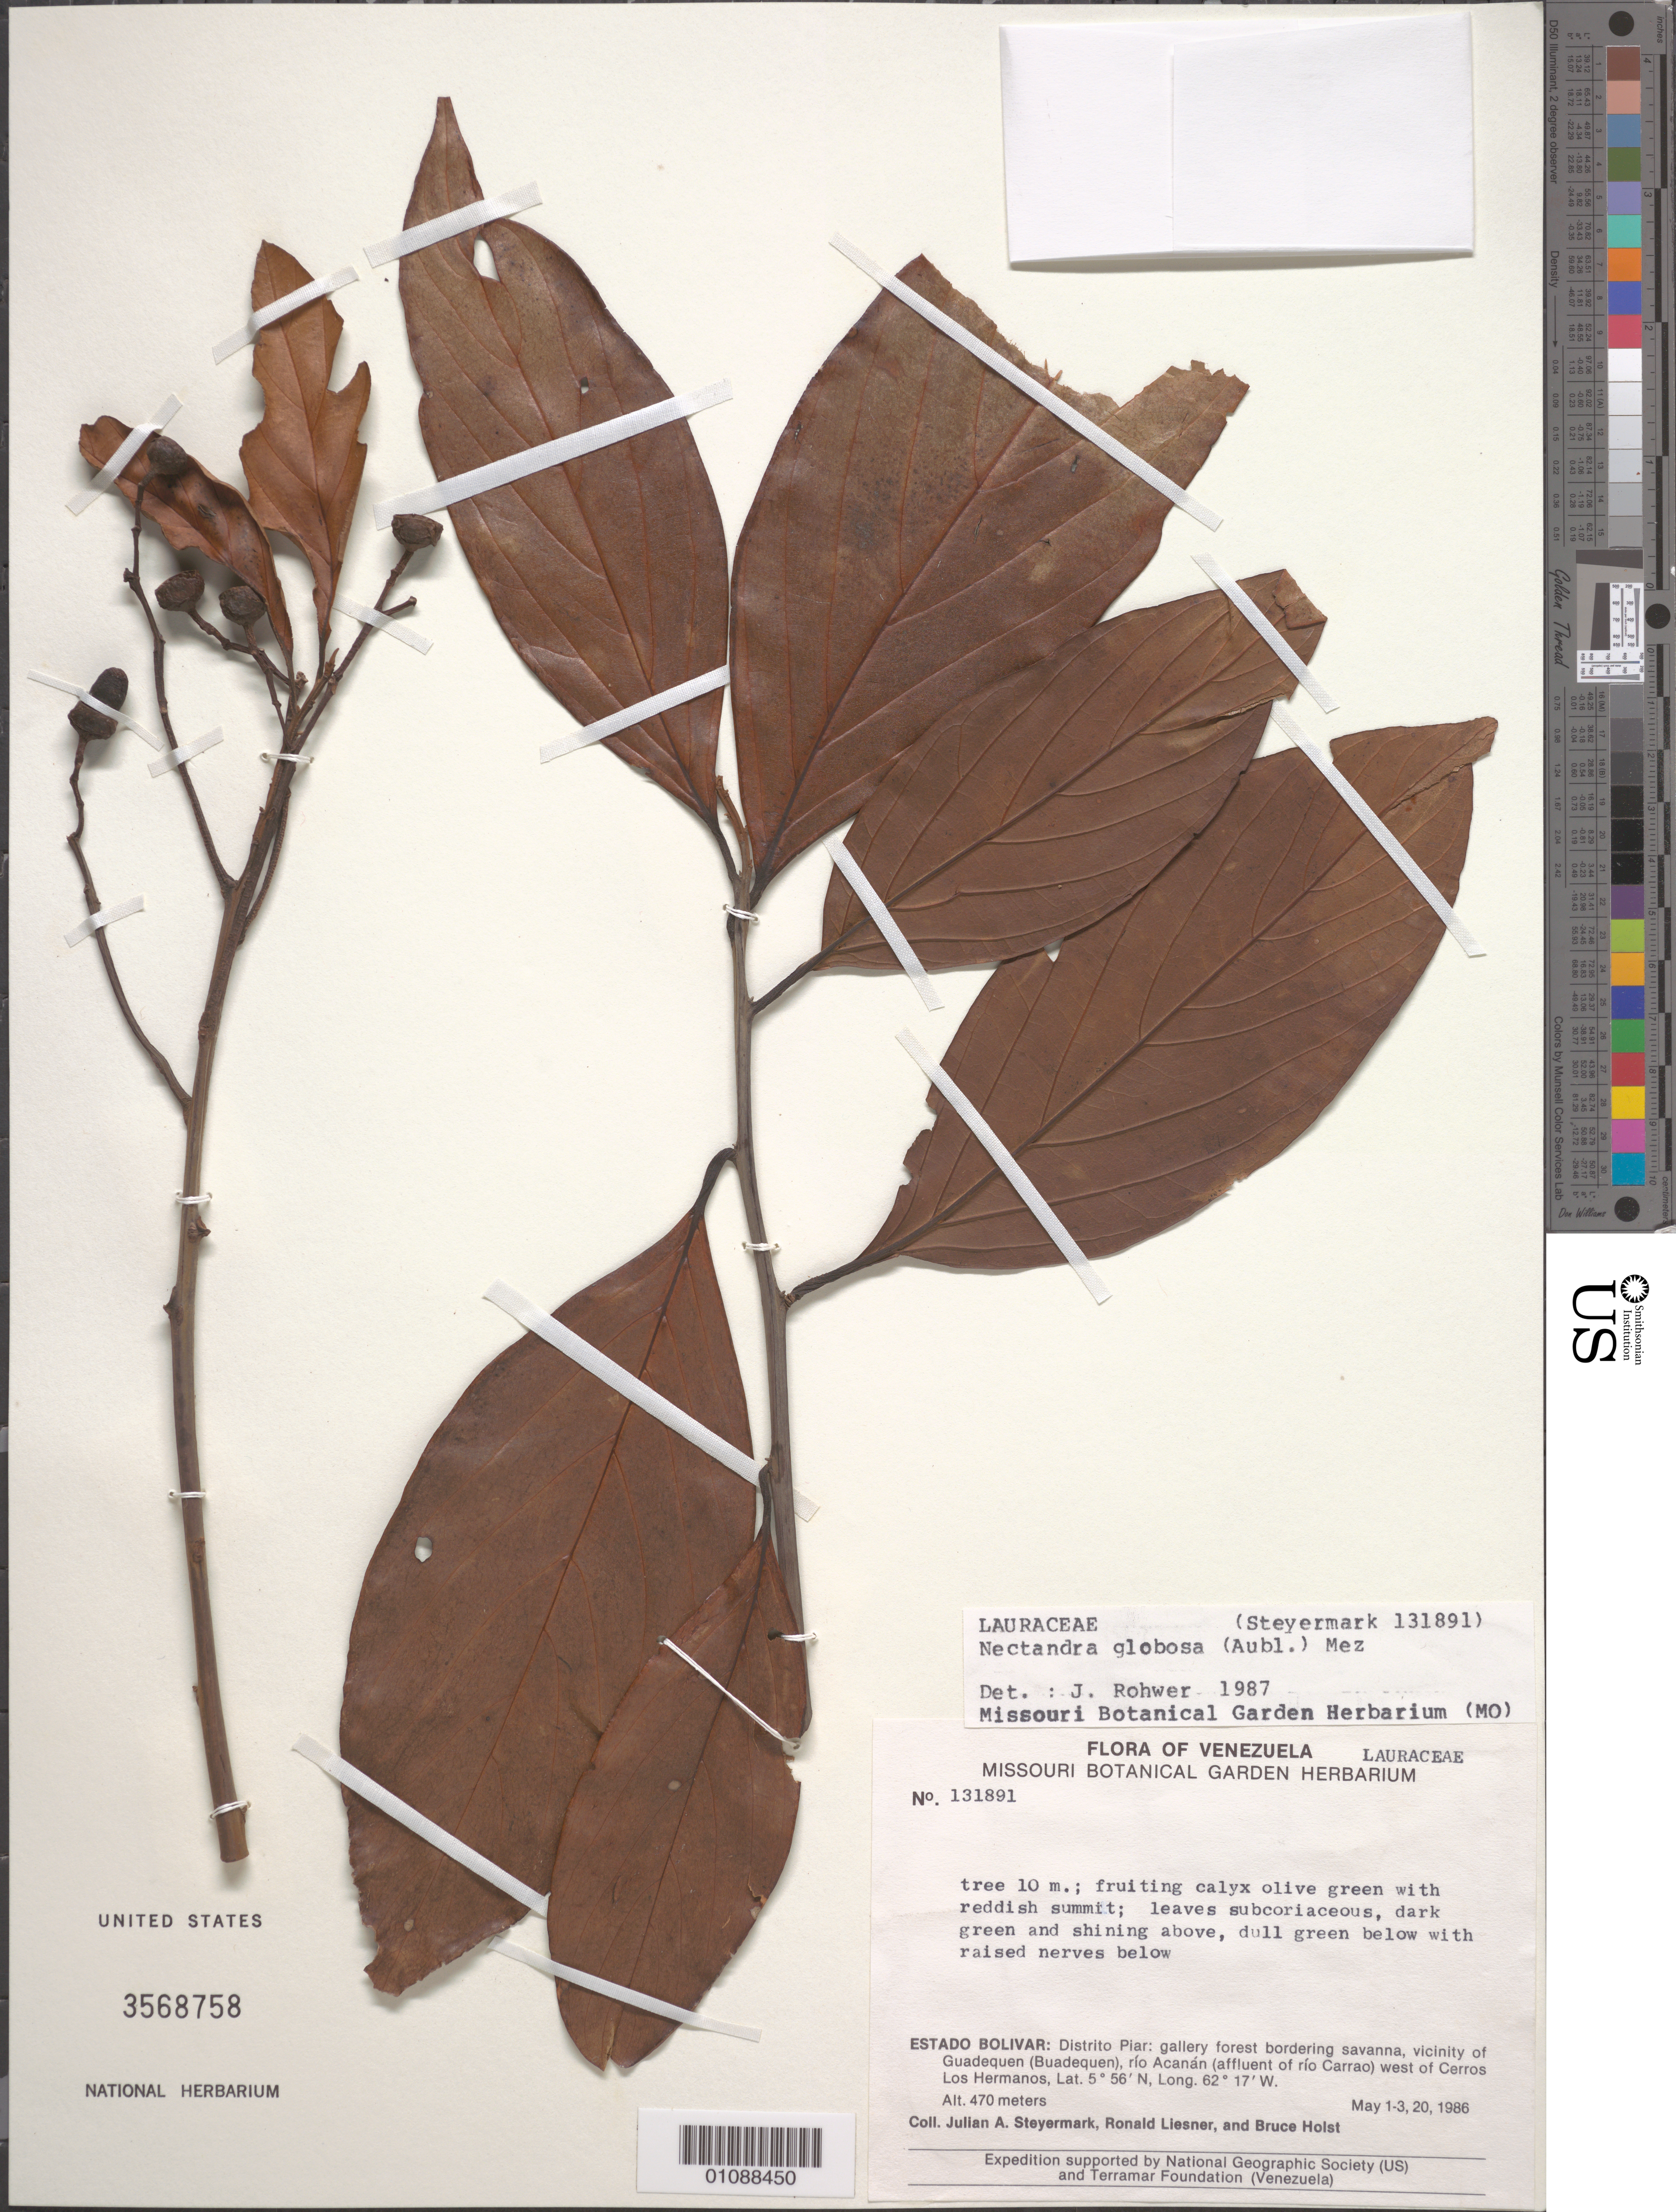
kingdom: Plantae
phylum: Tracheophyta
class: Magnoliopsida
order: Laurales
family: Lauraceae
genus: Nectandra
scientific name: Nectandra globosa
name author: (Aubl.) Mez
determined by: Rohwer, J. G.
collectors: J. Steyermark, R. L. Liesner & B. Holst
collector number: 131891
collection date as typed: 1-May-86 and 3, 20 May 1986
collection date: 1986-05-01,1986-05-20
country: Venezuela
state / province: Bolívar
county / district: Piar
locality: Guadequen (Buadequen), Rio Acanan (aff. Of Rio Carrao) west of Cerros Los Hermanos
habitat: Gallery forest bordering savanna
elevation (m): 470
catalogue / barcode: US 3568758